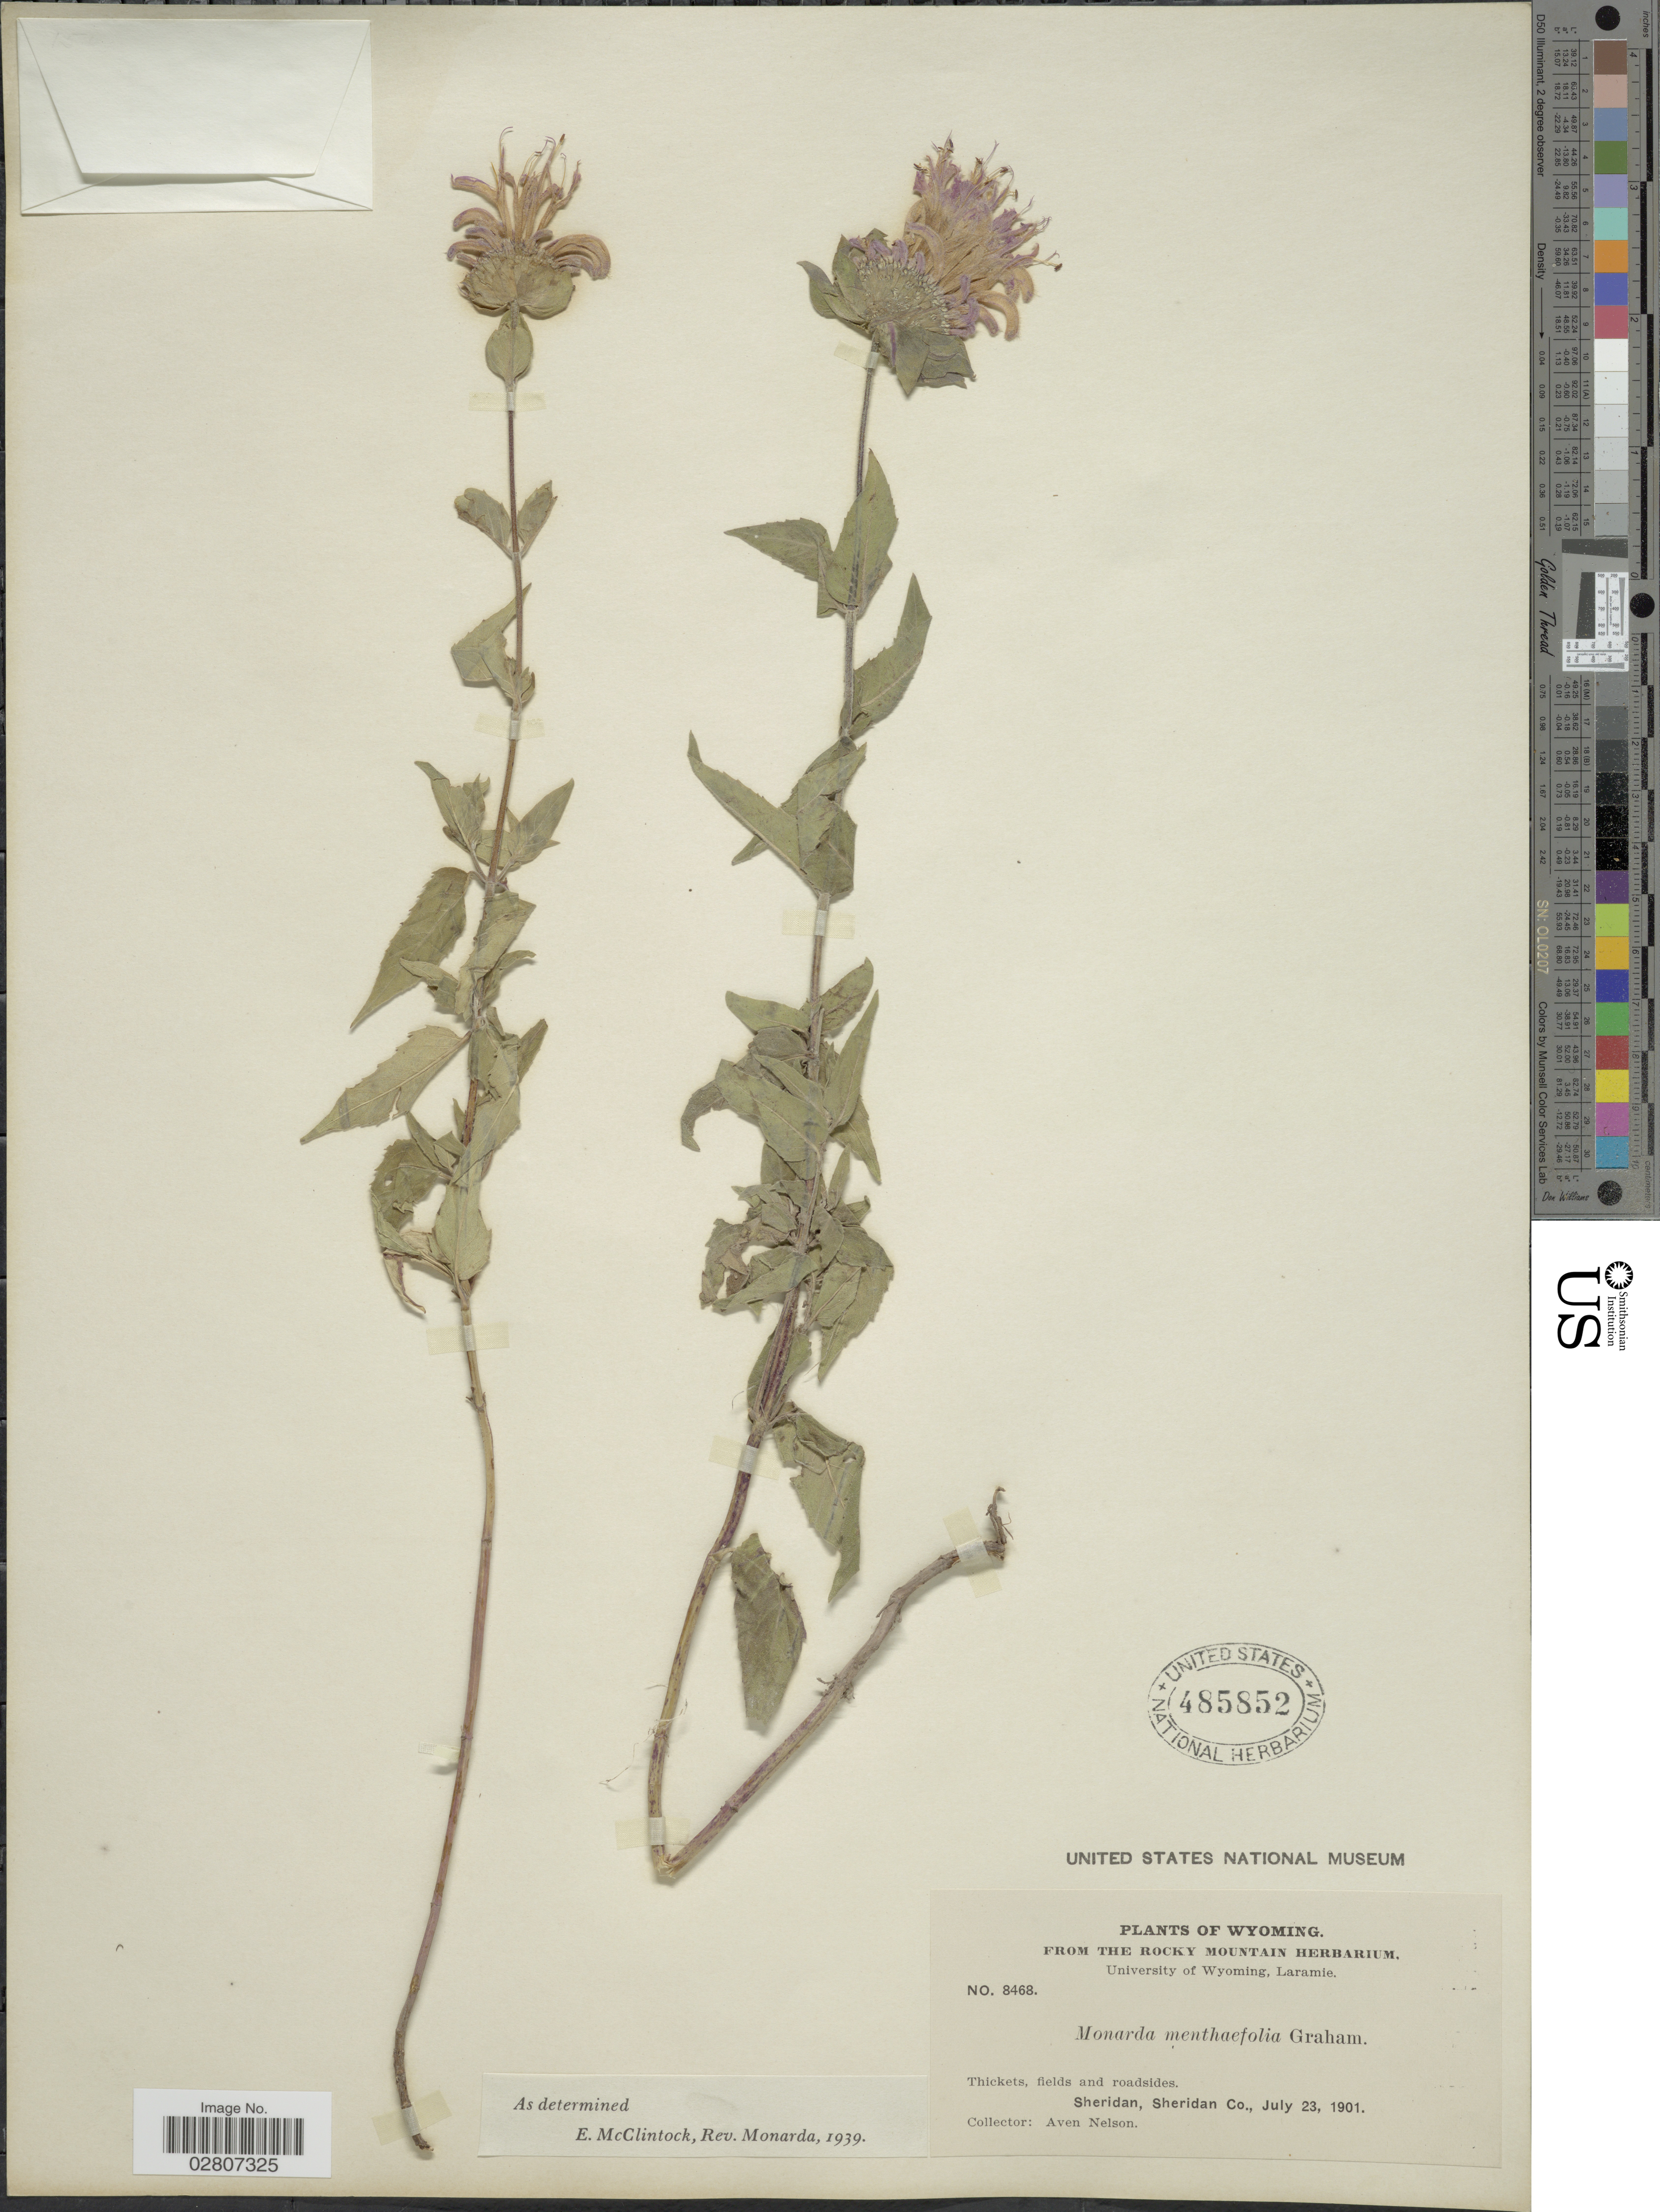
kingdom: Plantae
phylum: Tracheophyta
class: Magnoliopsida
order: Lamiales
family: Lamiaceae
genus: Monarda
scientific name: Monarda fistulosa var. menthifolia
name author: (Graham) Fernald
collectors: A. Nelson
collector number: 8468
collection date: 1901-07-23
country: United States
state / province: Wyoming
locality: Thickets, fields and roadsides. Sheridan, Sheridan Co.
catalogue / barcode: US 485852